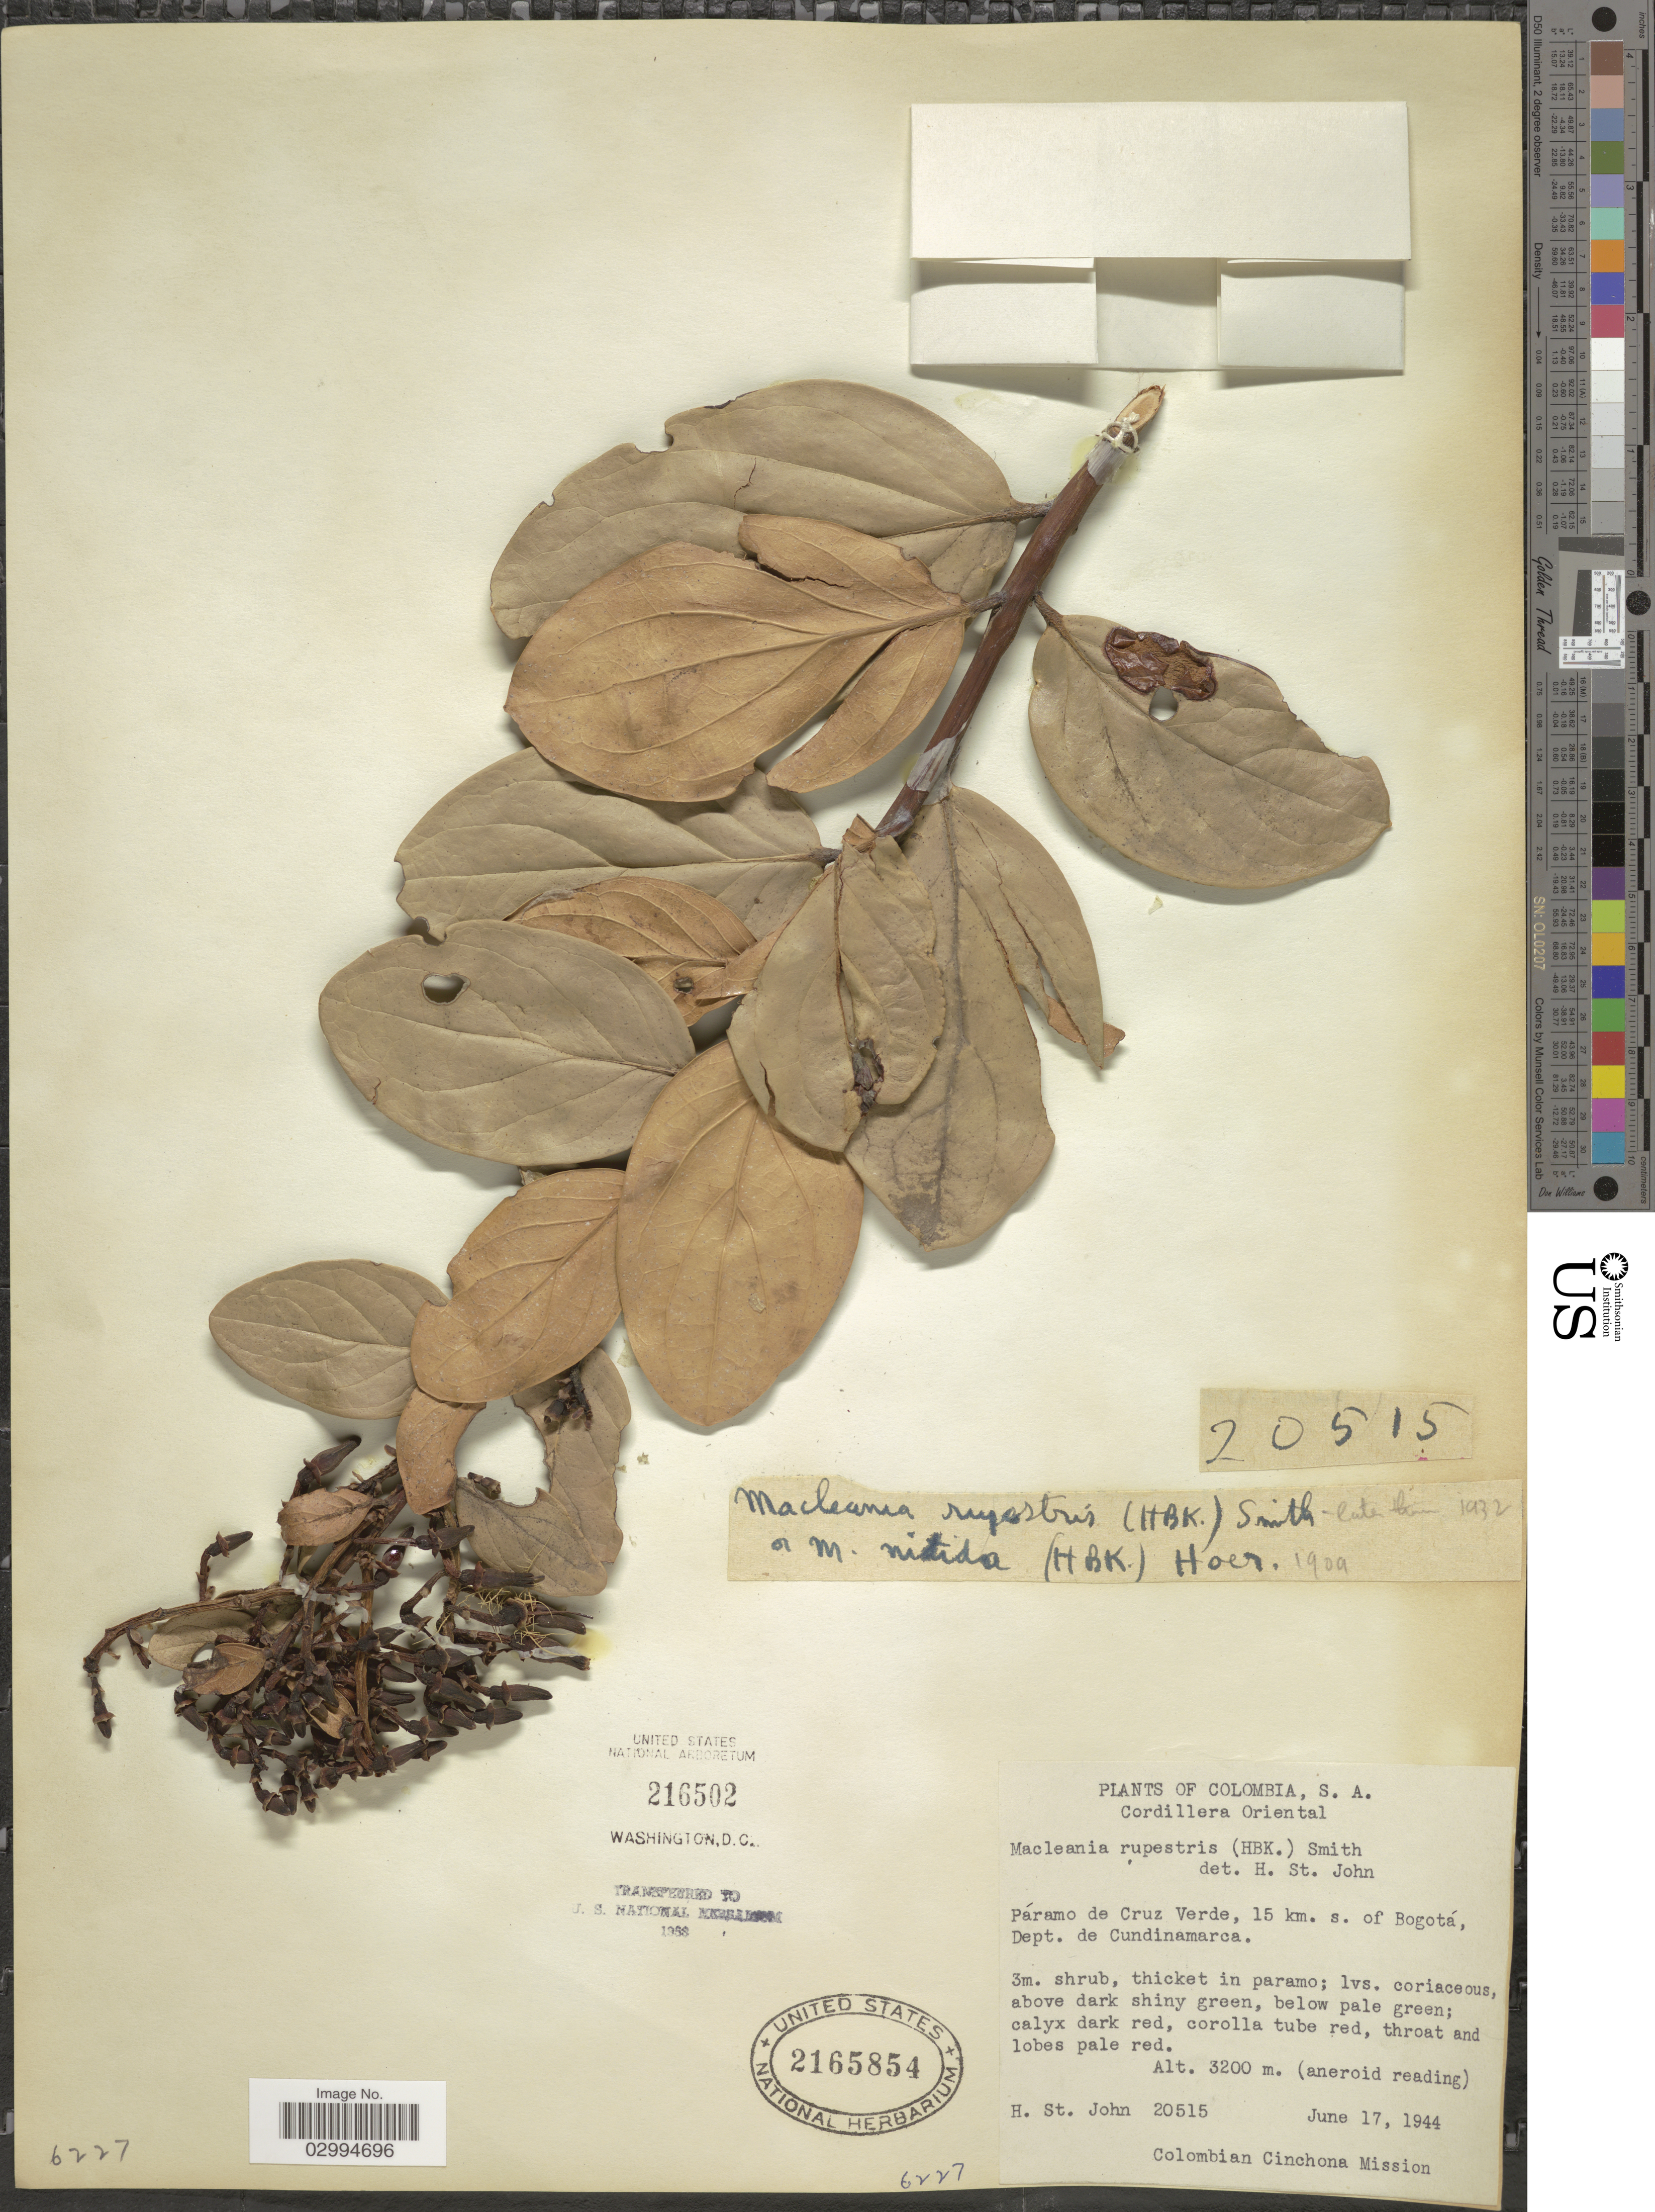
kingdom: Plantae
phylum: Tracheophyta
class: Magnoliopsida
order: Ericales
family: Ericaceae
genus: Macleania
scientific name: Macleania rupestris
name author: (Kunth) A.C. Sm.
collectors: H. St. John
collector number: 20515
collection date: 1944-06-17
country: Colombia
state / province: Cundinamarca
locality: Cordillera Oriental. Páramo de Cruz Verde, 15 km. s. of Bogotá, Dept. de Cundinamarca.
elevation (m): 3200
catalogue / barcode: US 2165854